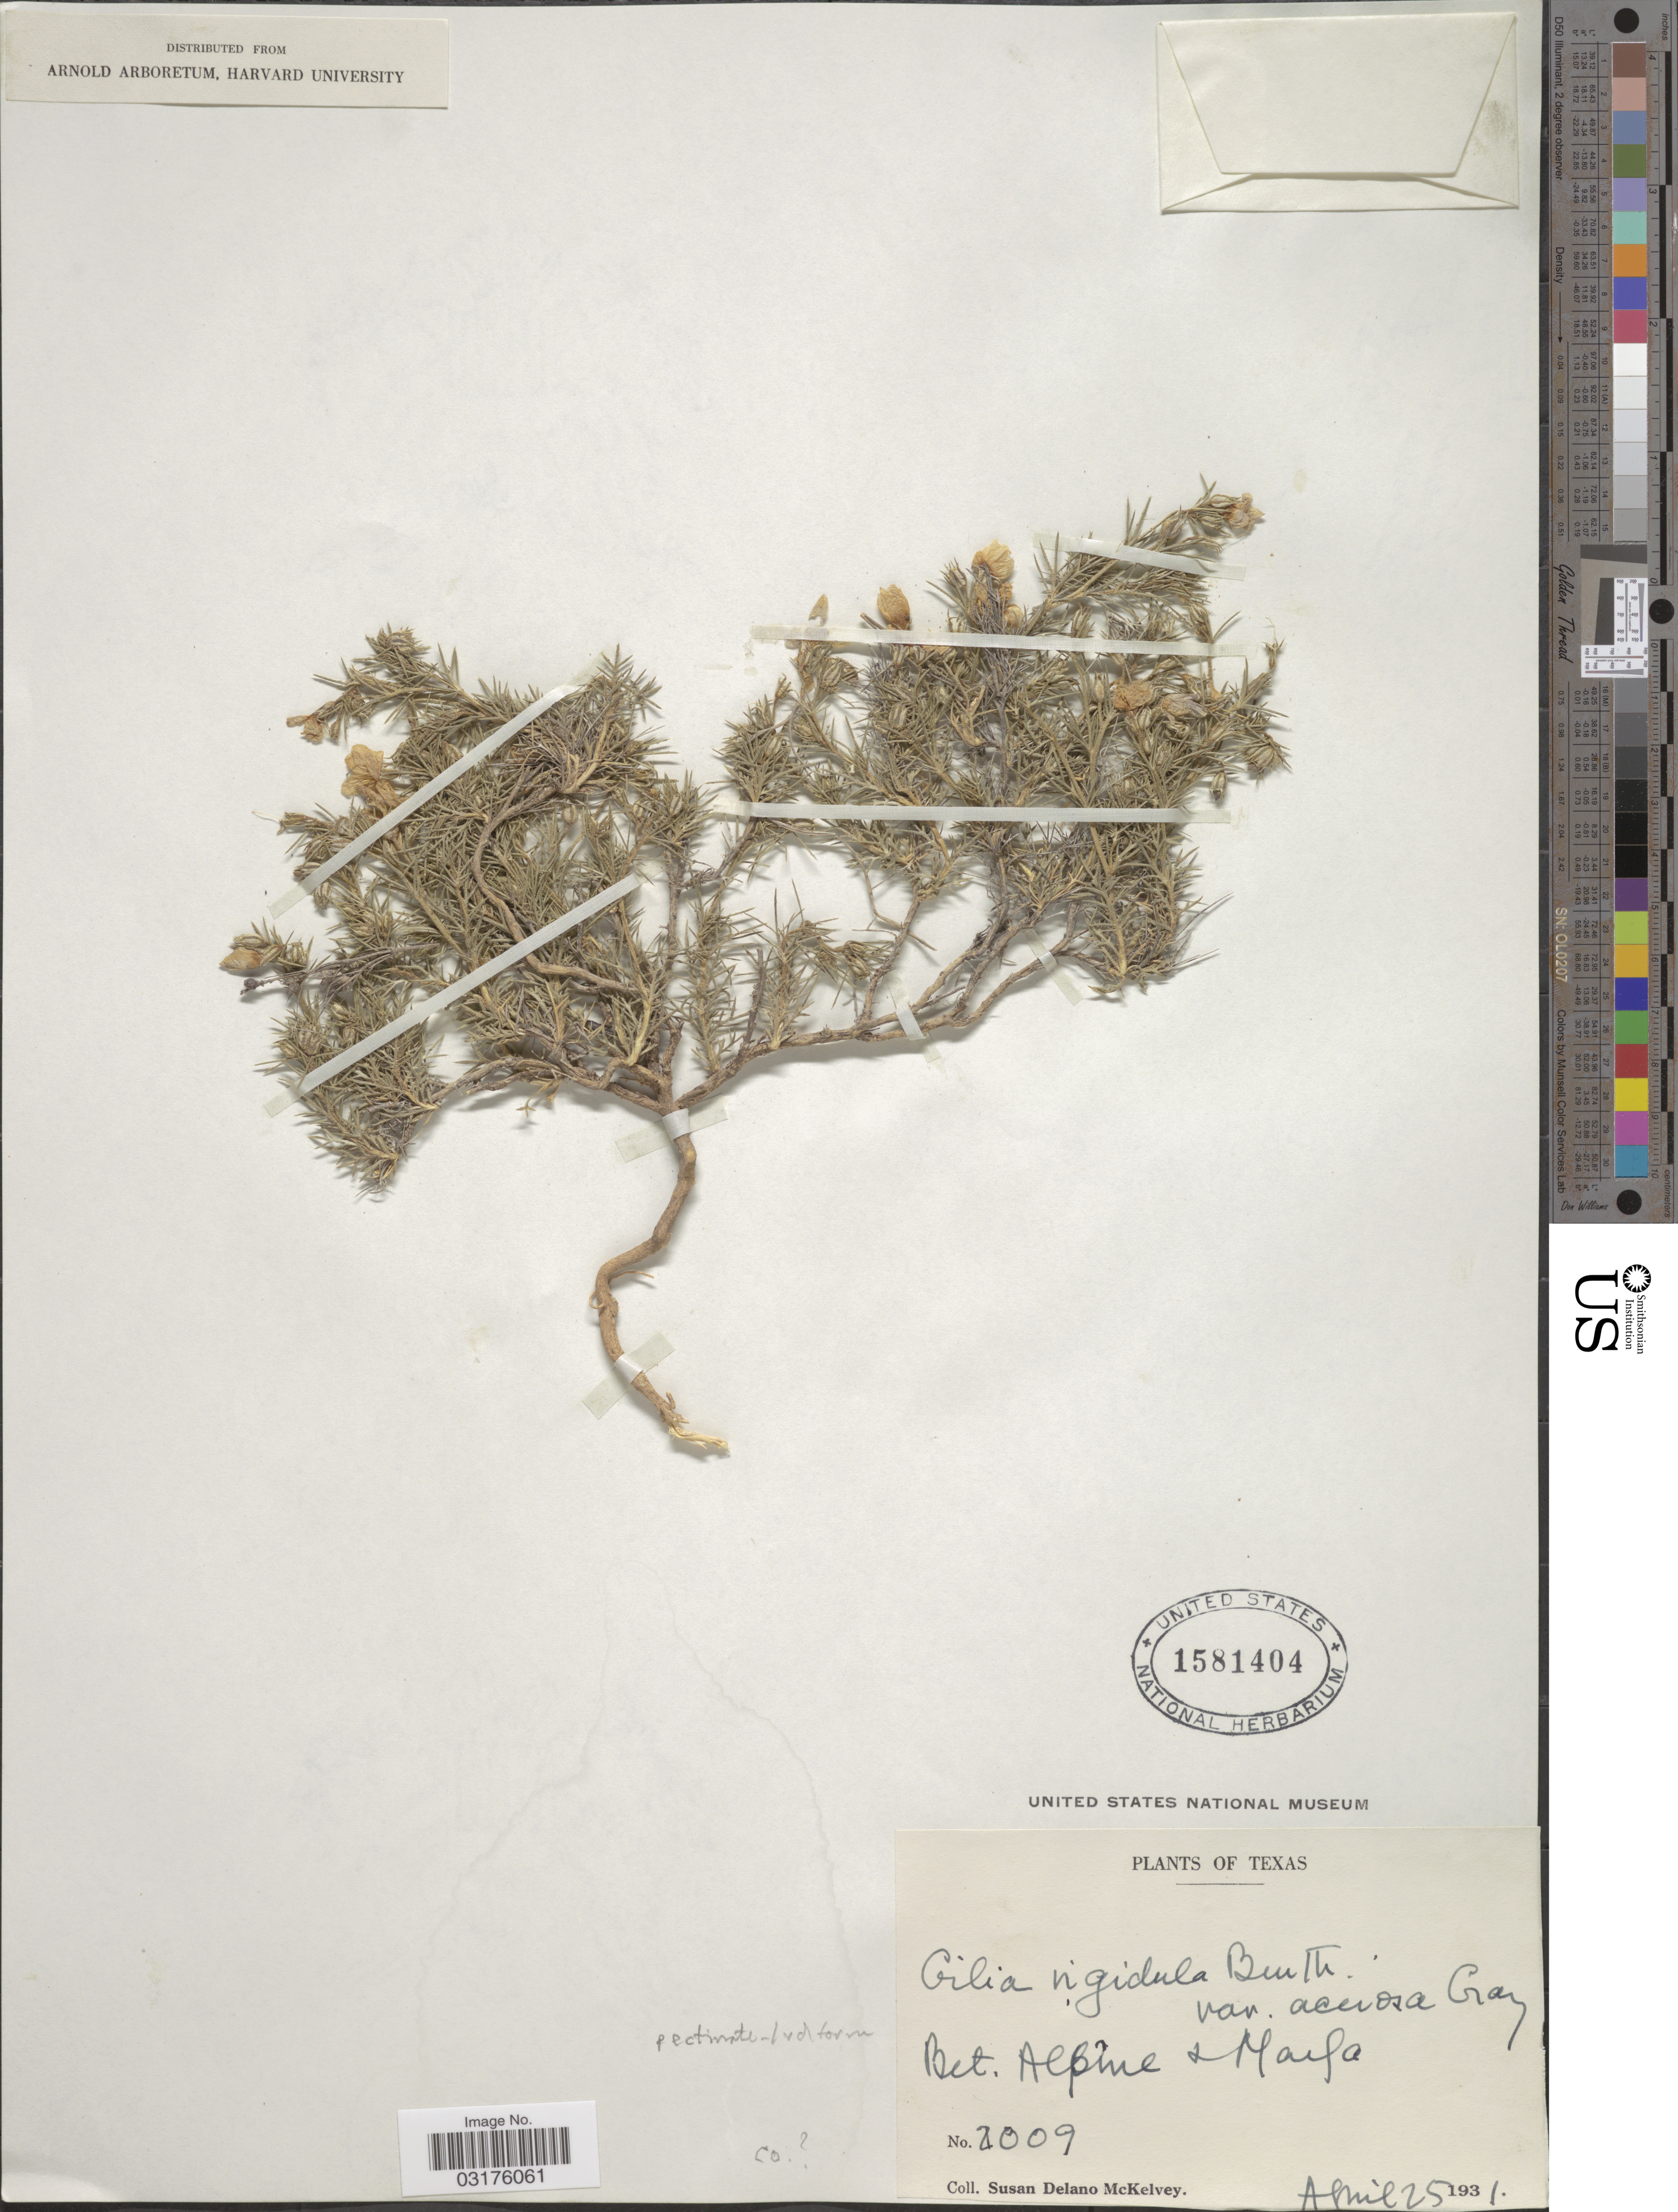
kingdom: Plantae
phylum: Tracheophyta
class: Magnoliopsida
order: Ericales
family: Polemoniaceae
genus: Giliastrum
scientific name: Giliastrum acerosum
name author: (A. Gray) Rydb.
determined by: Strong, Mark T., (BOT), Smithsonian Institution - National Museum of Natural History (UNITED STATES)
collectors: S. A. McKelvey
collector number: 2009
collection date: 1931-04-25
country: United States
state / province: Texas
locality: Bet. Alpine & Marfa.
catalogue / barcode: US 1581404